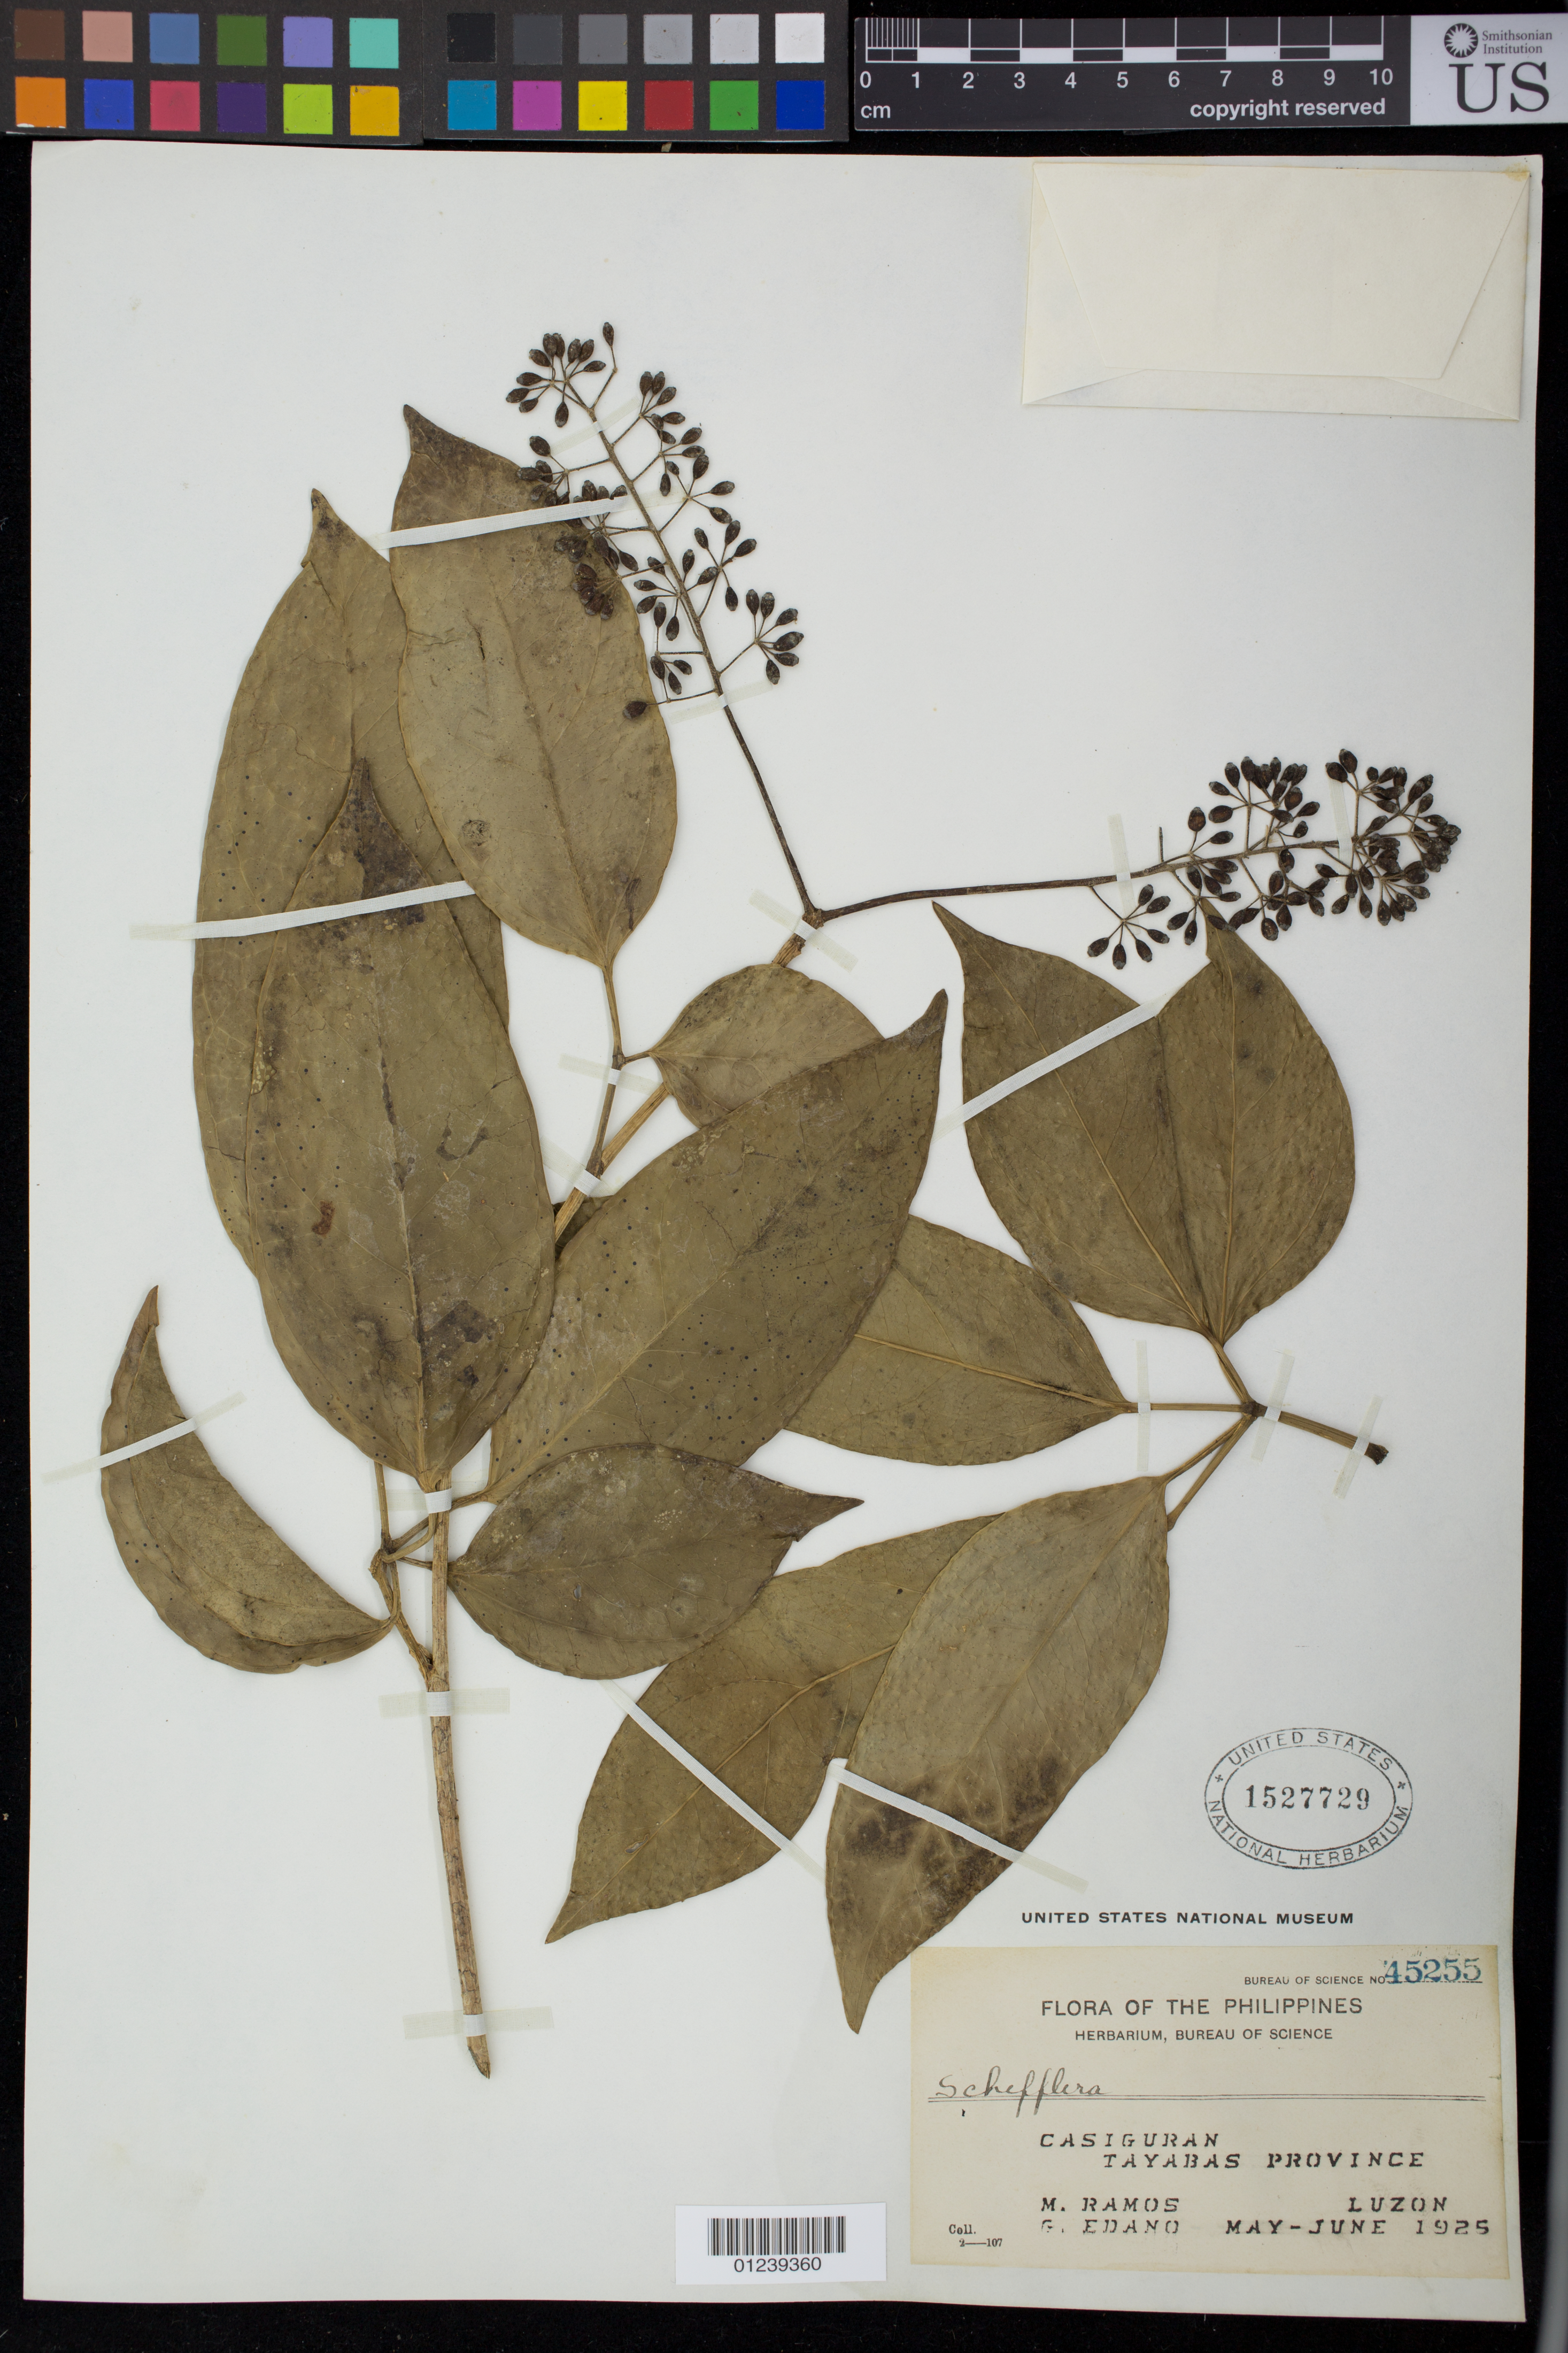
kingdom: Plantae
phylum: Tracheophyta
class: Magnoliopsida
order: Apiales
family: Araliaceae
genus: Schefflera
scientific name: Schefflera cumingii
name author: (Seem.) Harms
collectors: M. Ramos & M. Ramos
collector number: Bur. Sci. 45255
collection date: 1925-05/1925-06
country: Philippines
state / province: Calabarzon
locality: Casiguran, Tayabas Province, Luzon.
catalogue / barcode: US 1527729